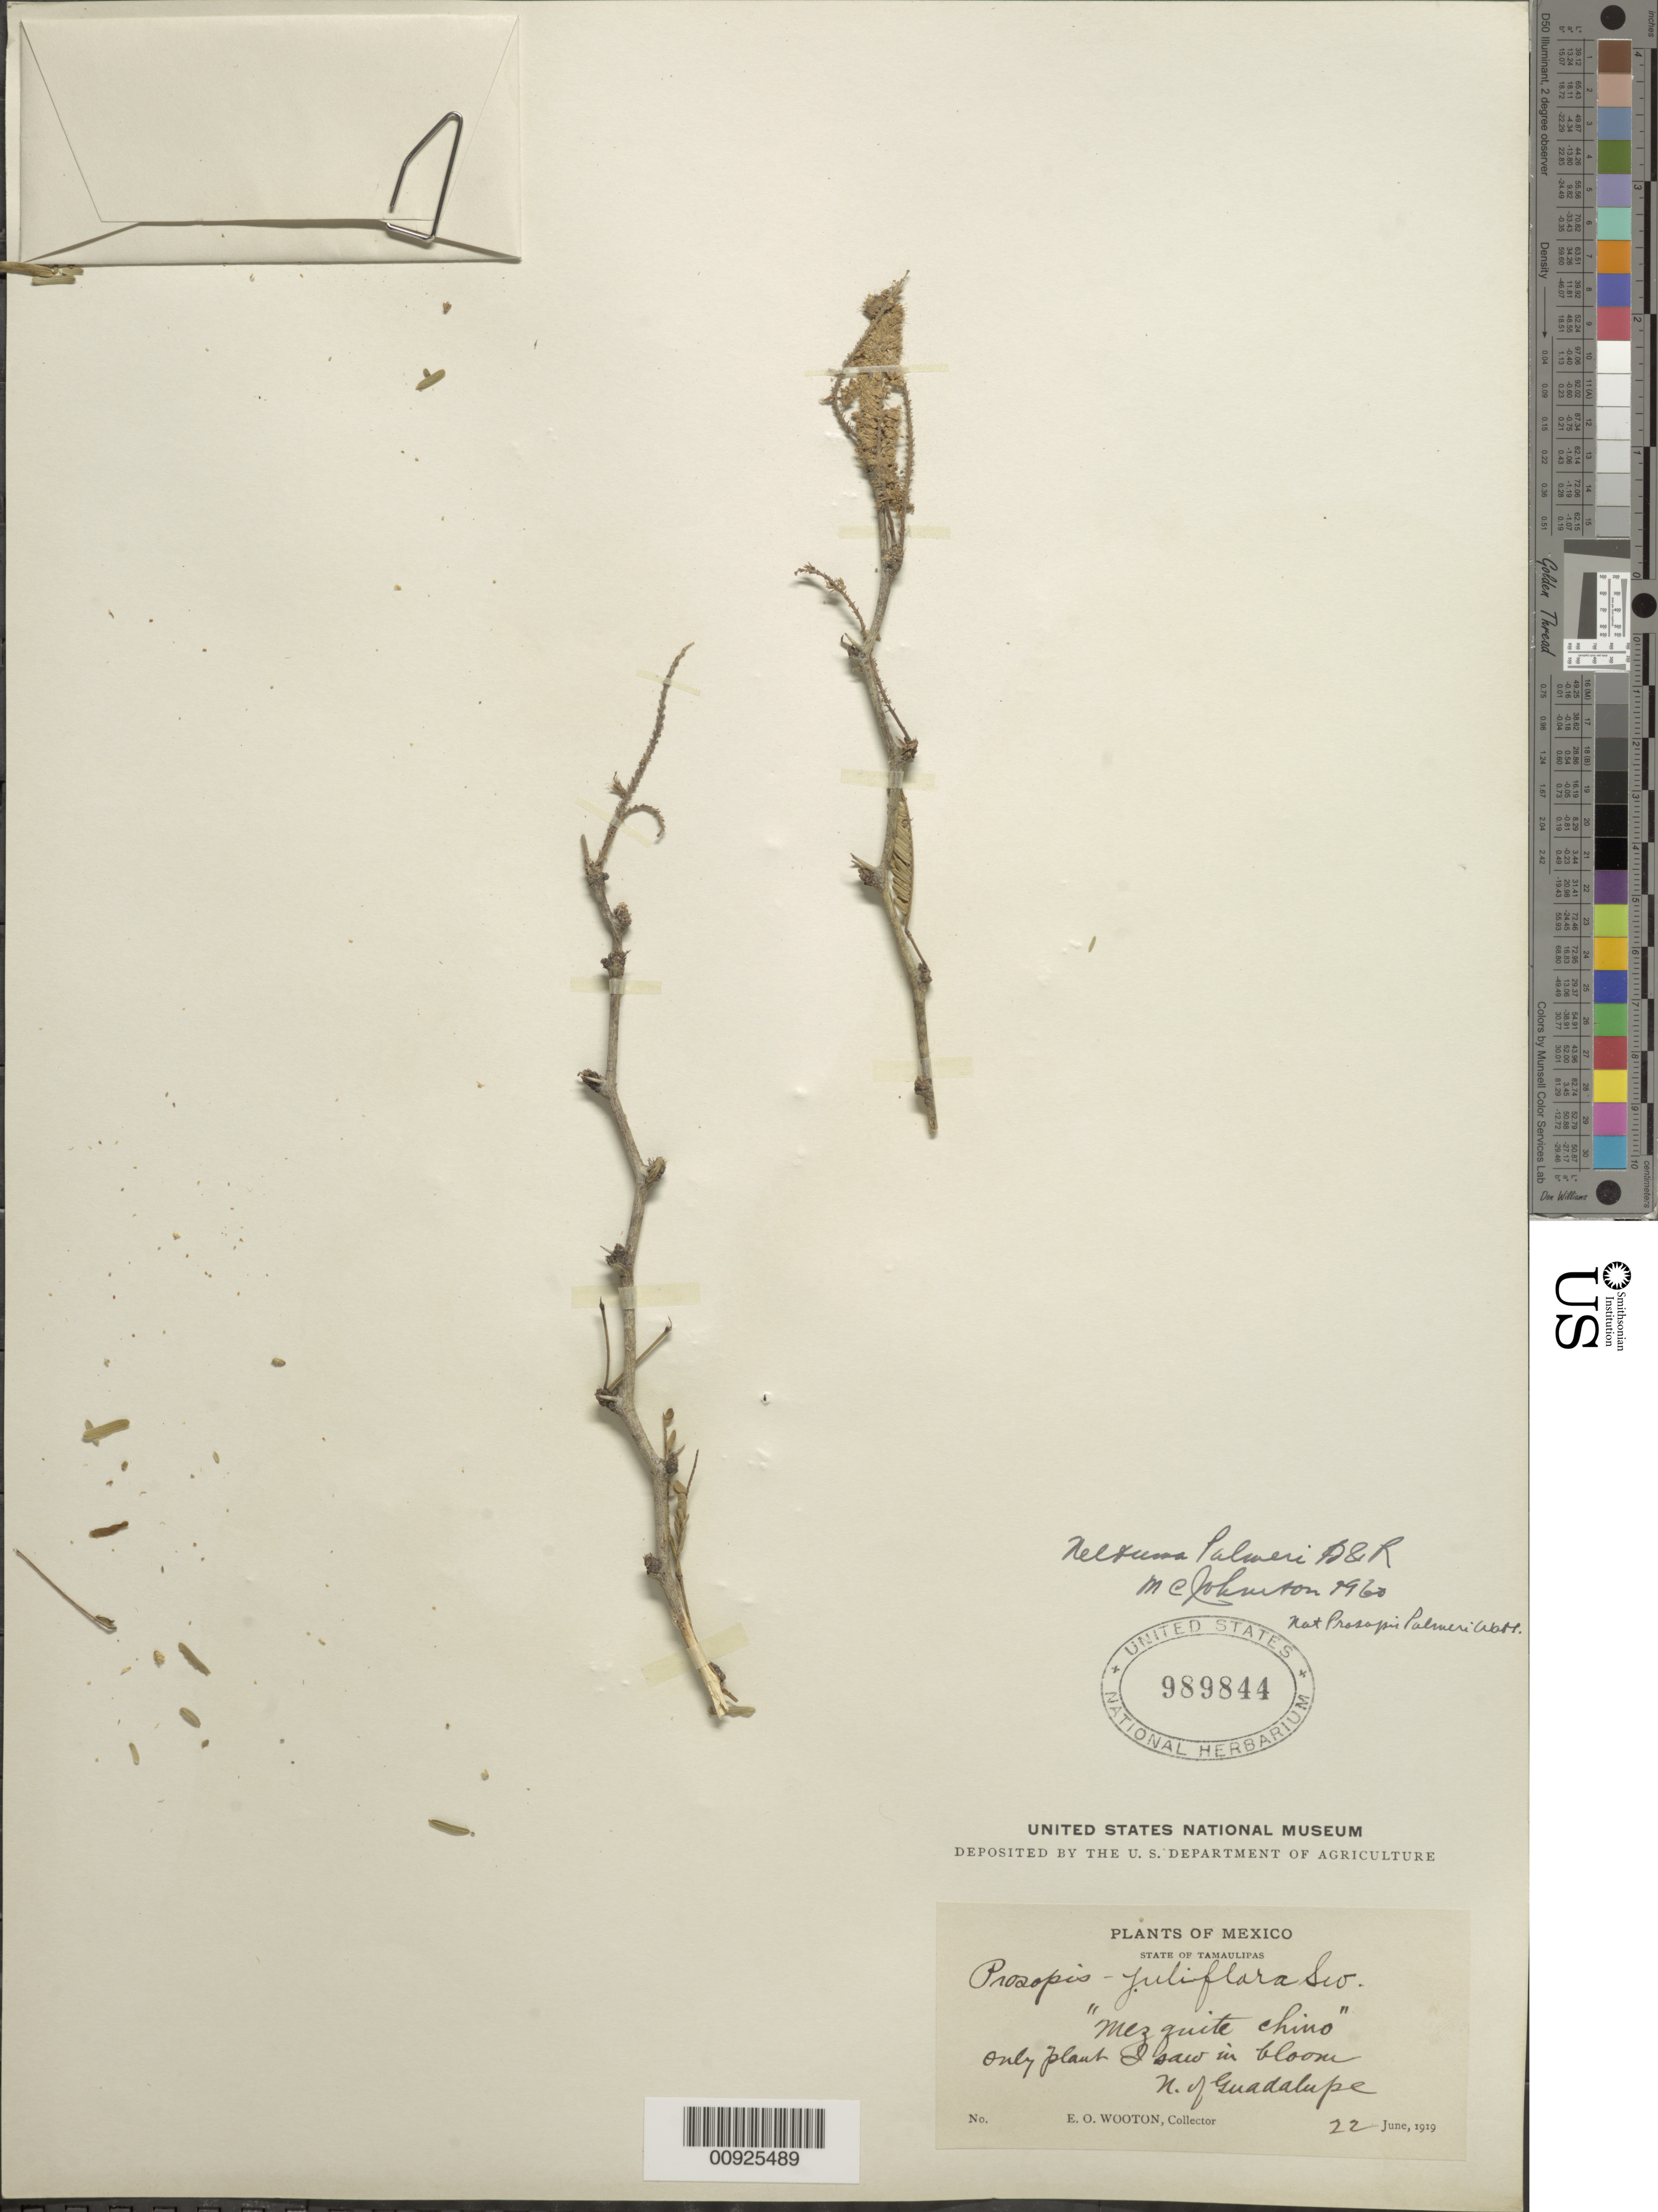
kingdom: Plantae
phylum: Tracheophyta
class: Magnoliopsida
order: Fabales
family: Fabaceae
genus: Neltuma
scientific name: Neltuma palmeri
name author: Britton & Rose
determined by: Johnston, Marshall C.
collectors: E. O. Wooton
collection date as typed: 22 Jun 1919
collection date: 1919-06-22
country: Mexico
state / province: Tamaulipas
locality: N of Guadalupe, State of Tamaulipas.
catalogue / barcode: US 989844